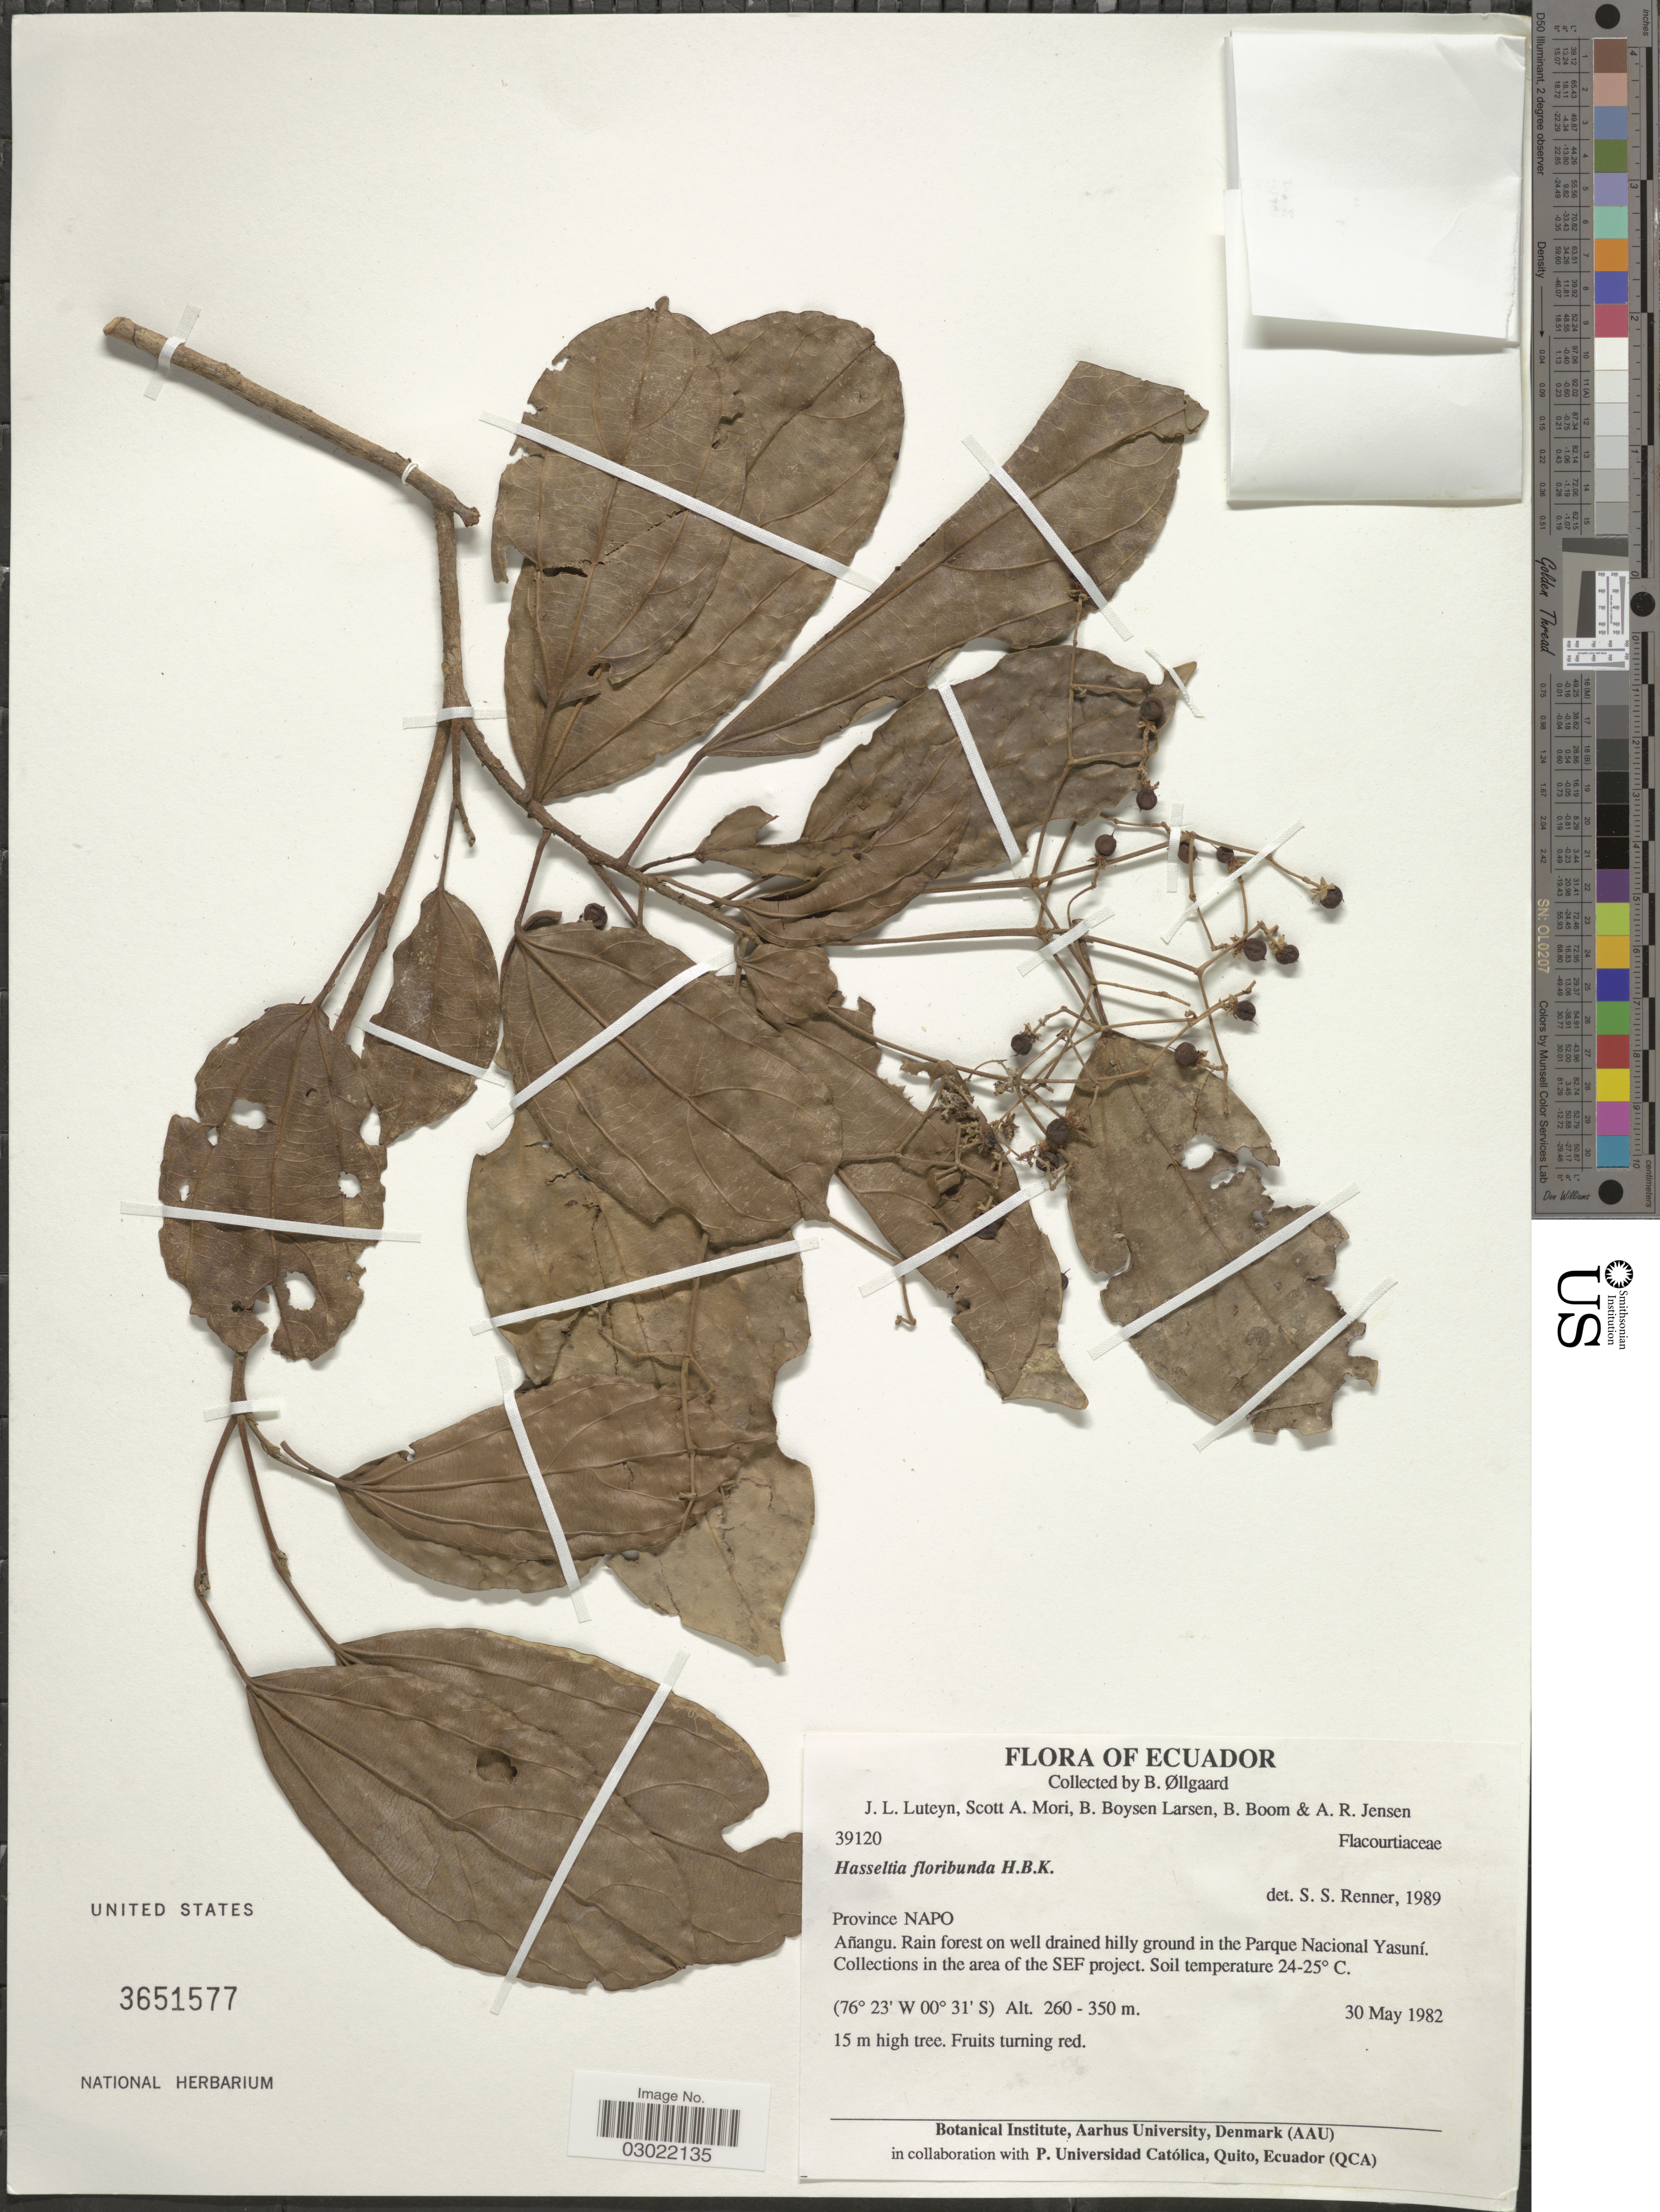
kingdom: Plantae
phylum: Tracheophyta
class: Magnoliopsida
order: Malpighiales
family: Salicaceae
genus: Hasseltia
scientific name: Hasseltia floribunda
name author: Kunth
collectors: B. Øllgaard, J. Luteyn, S. Mori, B. Boysen Larsen & et al.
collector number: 39120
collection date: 1982-05-30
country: Ecuador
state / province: Napo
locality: Añangu. Rain forest on well drained hilly ground in the Parque Nacional Yasuní. In the area of the SEF project.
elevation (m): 260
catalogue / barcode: US 3651577